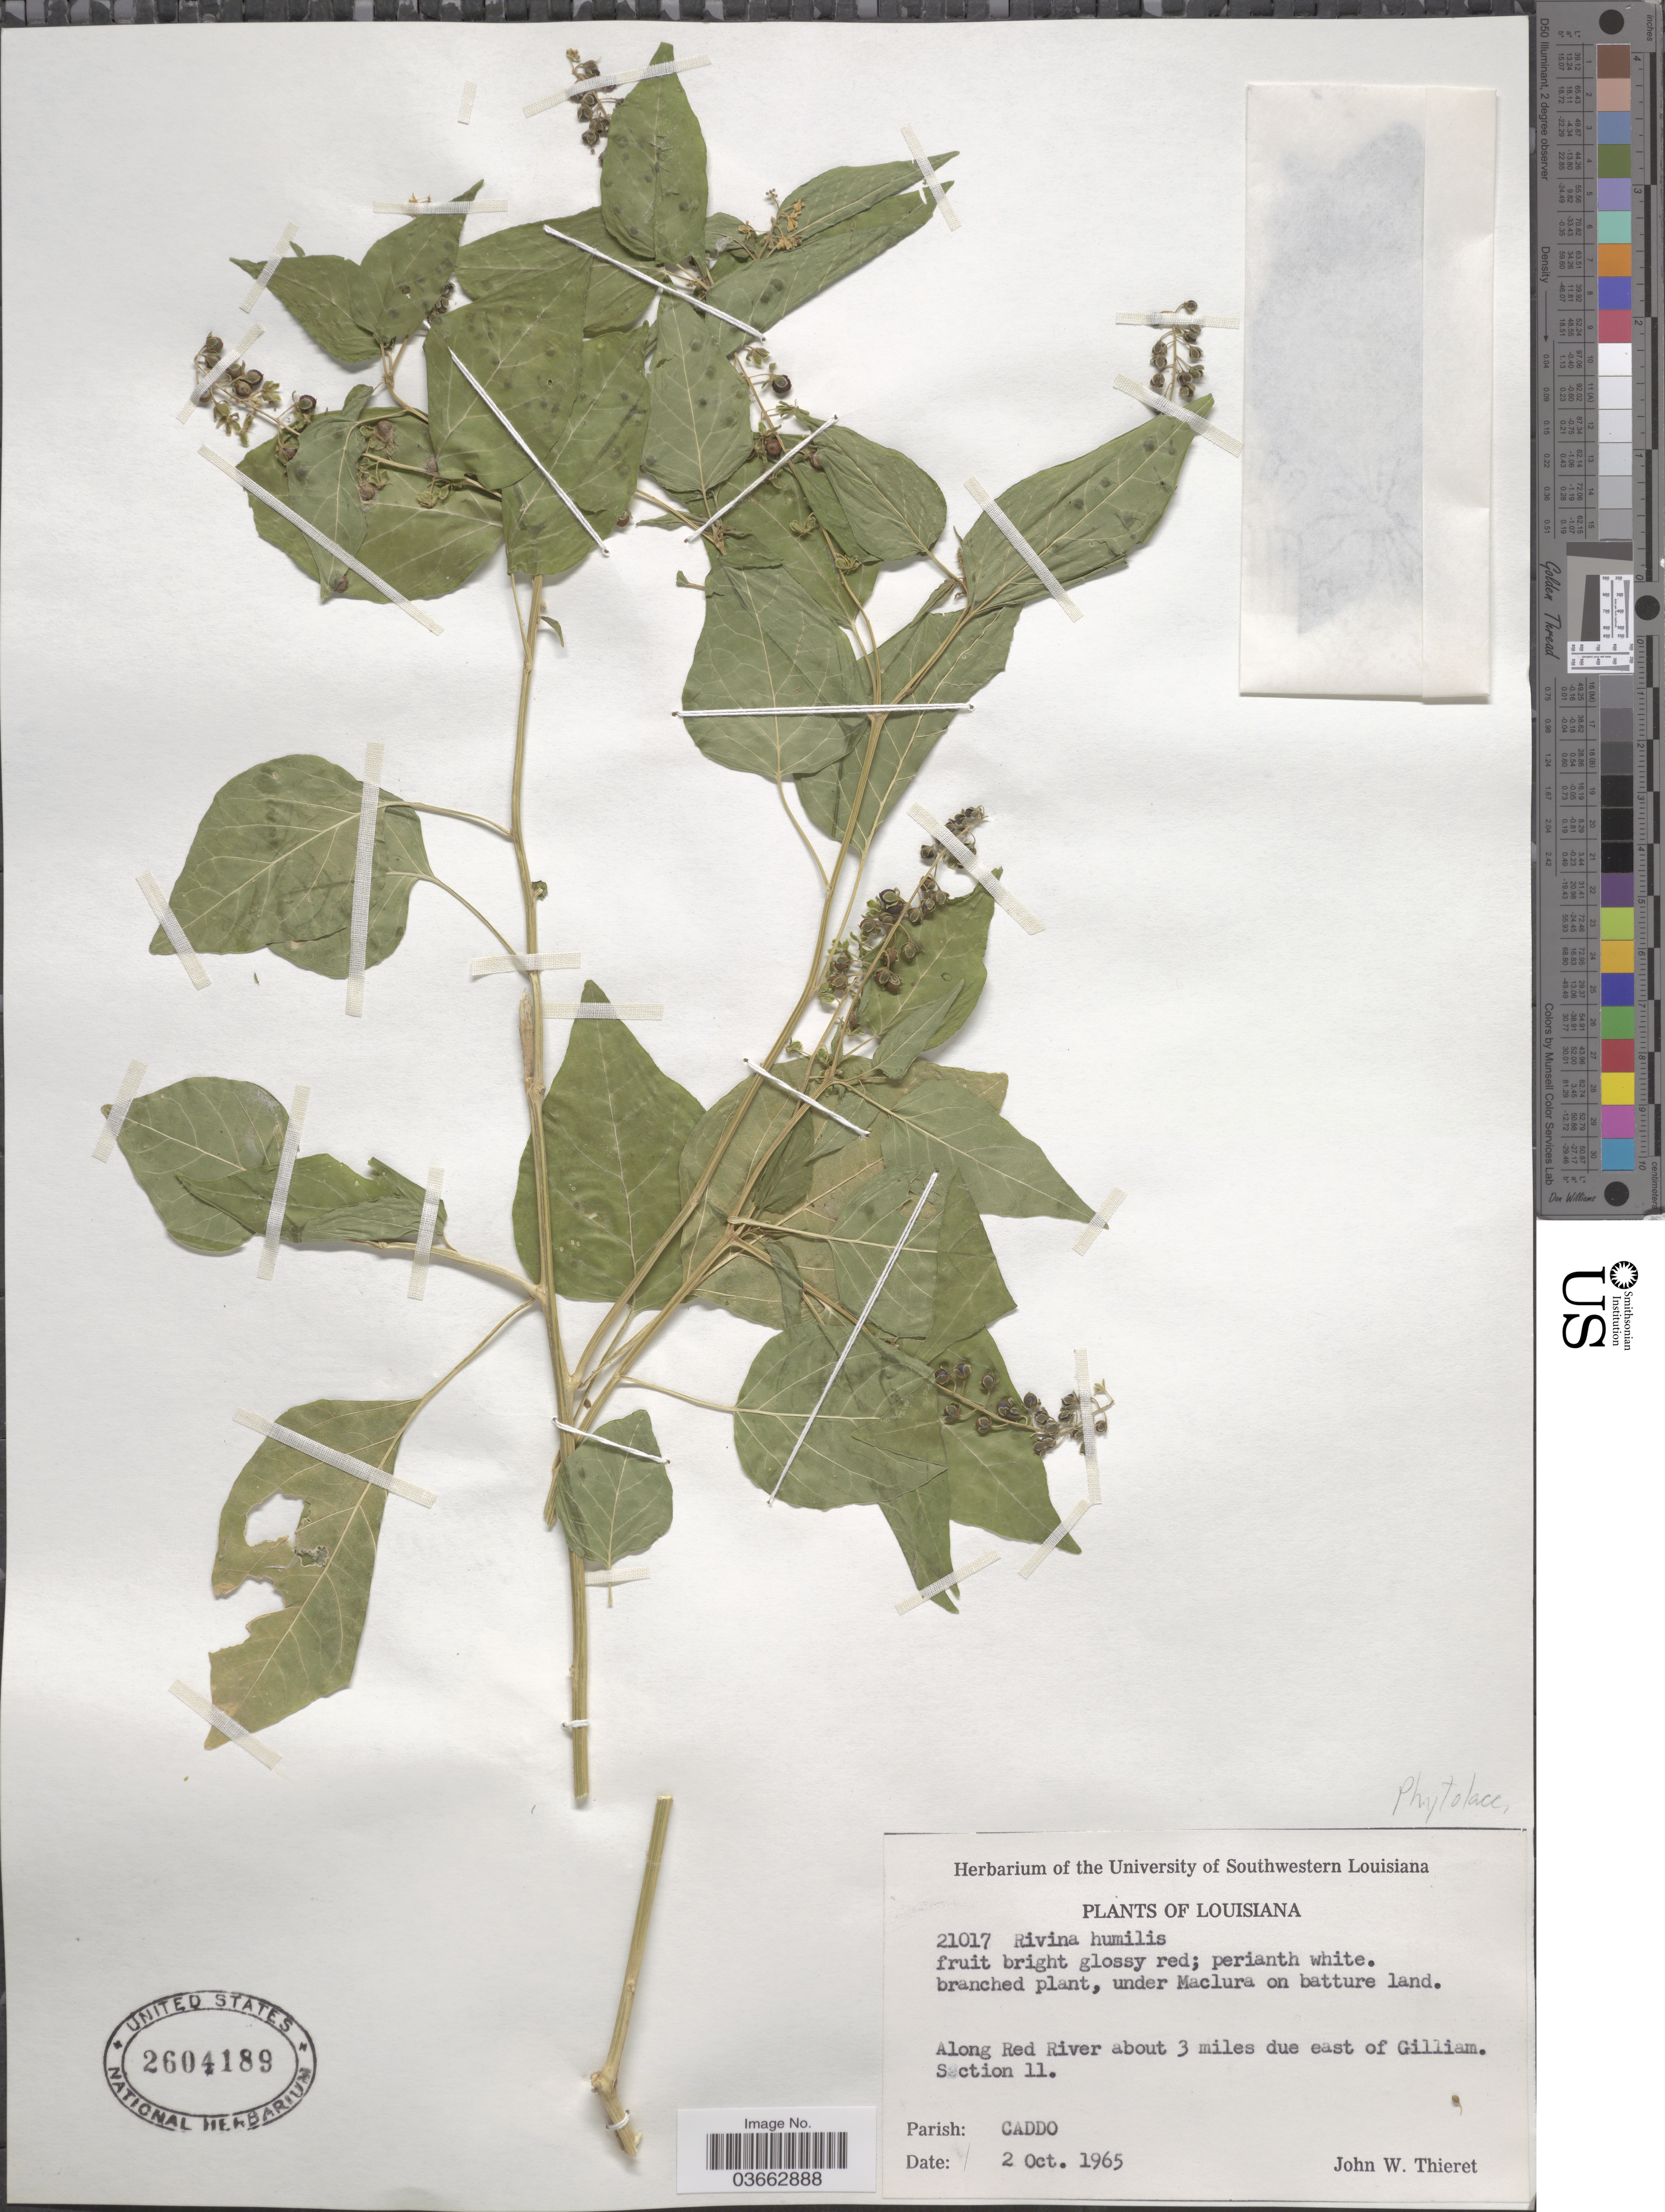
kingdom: Plantae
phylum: Tracheophyta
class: Magnoliopsida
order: Caryophyllales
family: Phytolaccaceae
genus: Rivina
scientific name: Rivina humilis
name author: L.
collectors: J. W. Thieret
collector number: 21017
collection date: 1965-10-02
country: United States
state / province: Louisiana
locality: Along Red River about 3 miles due east of Gilliam. Section 11. Parish: Caddo.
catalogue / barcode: US 2604189